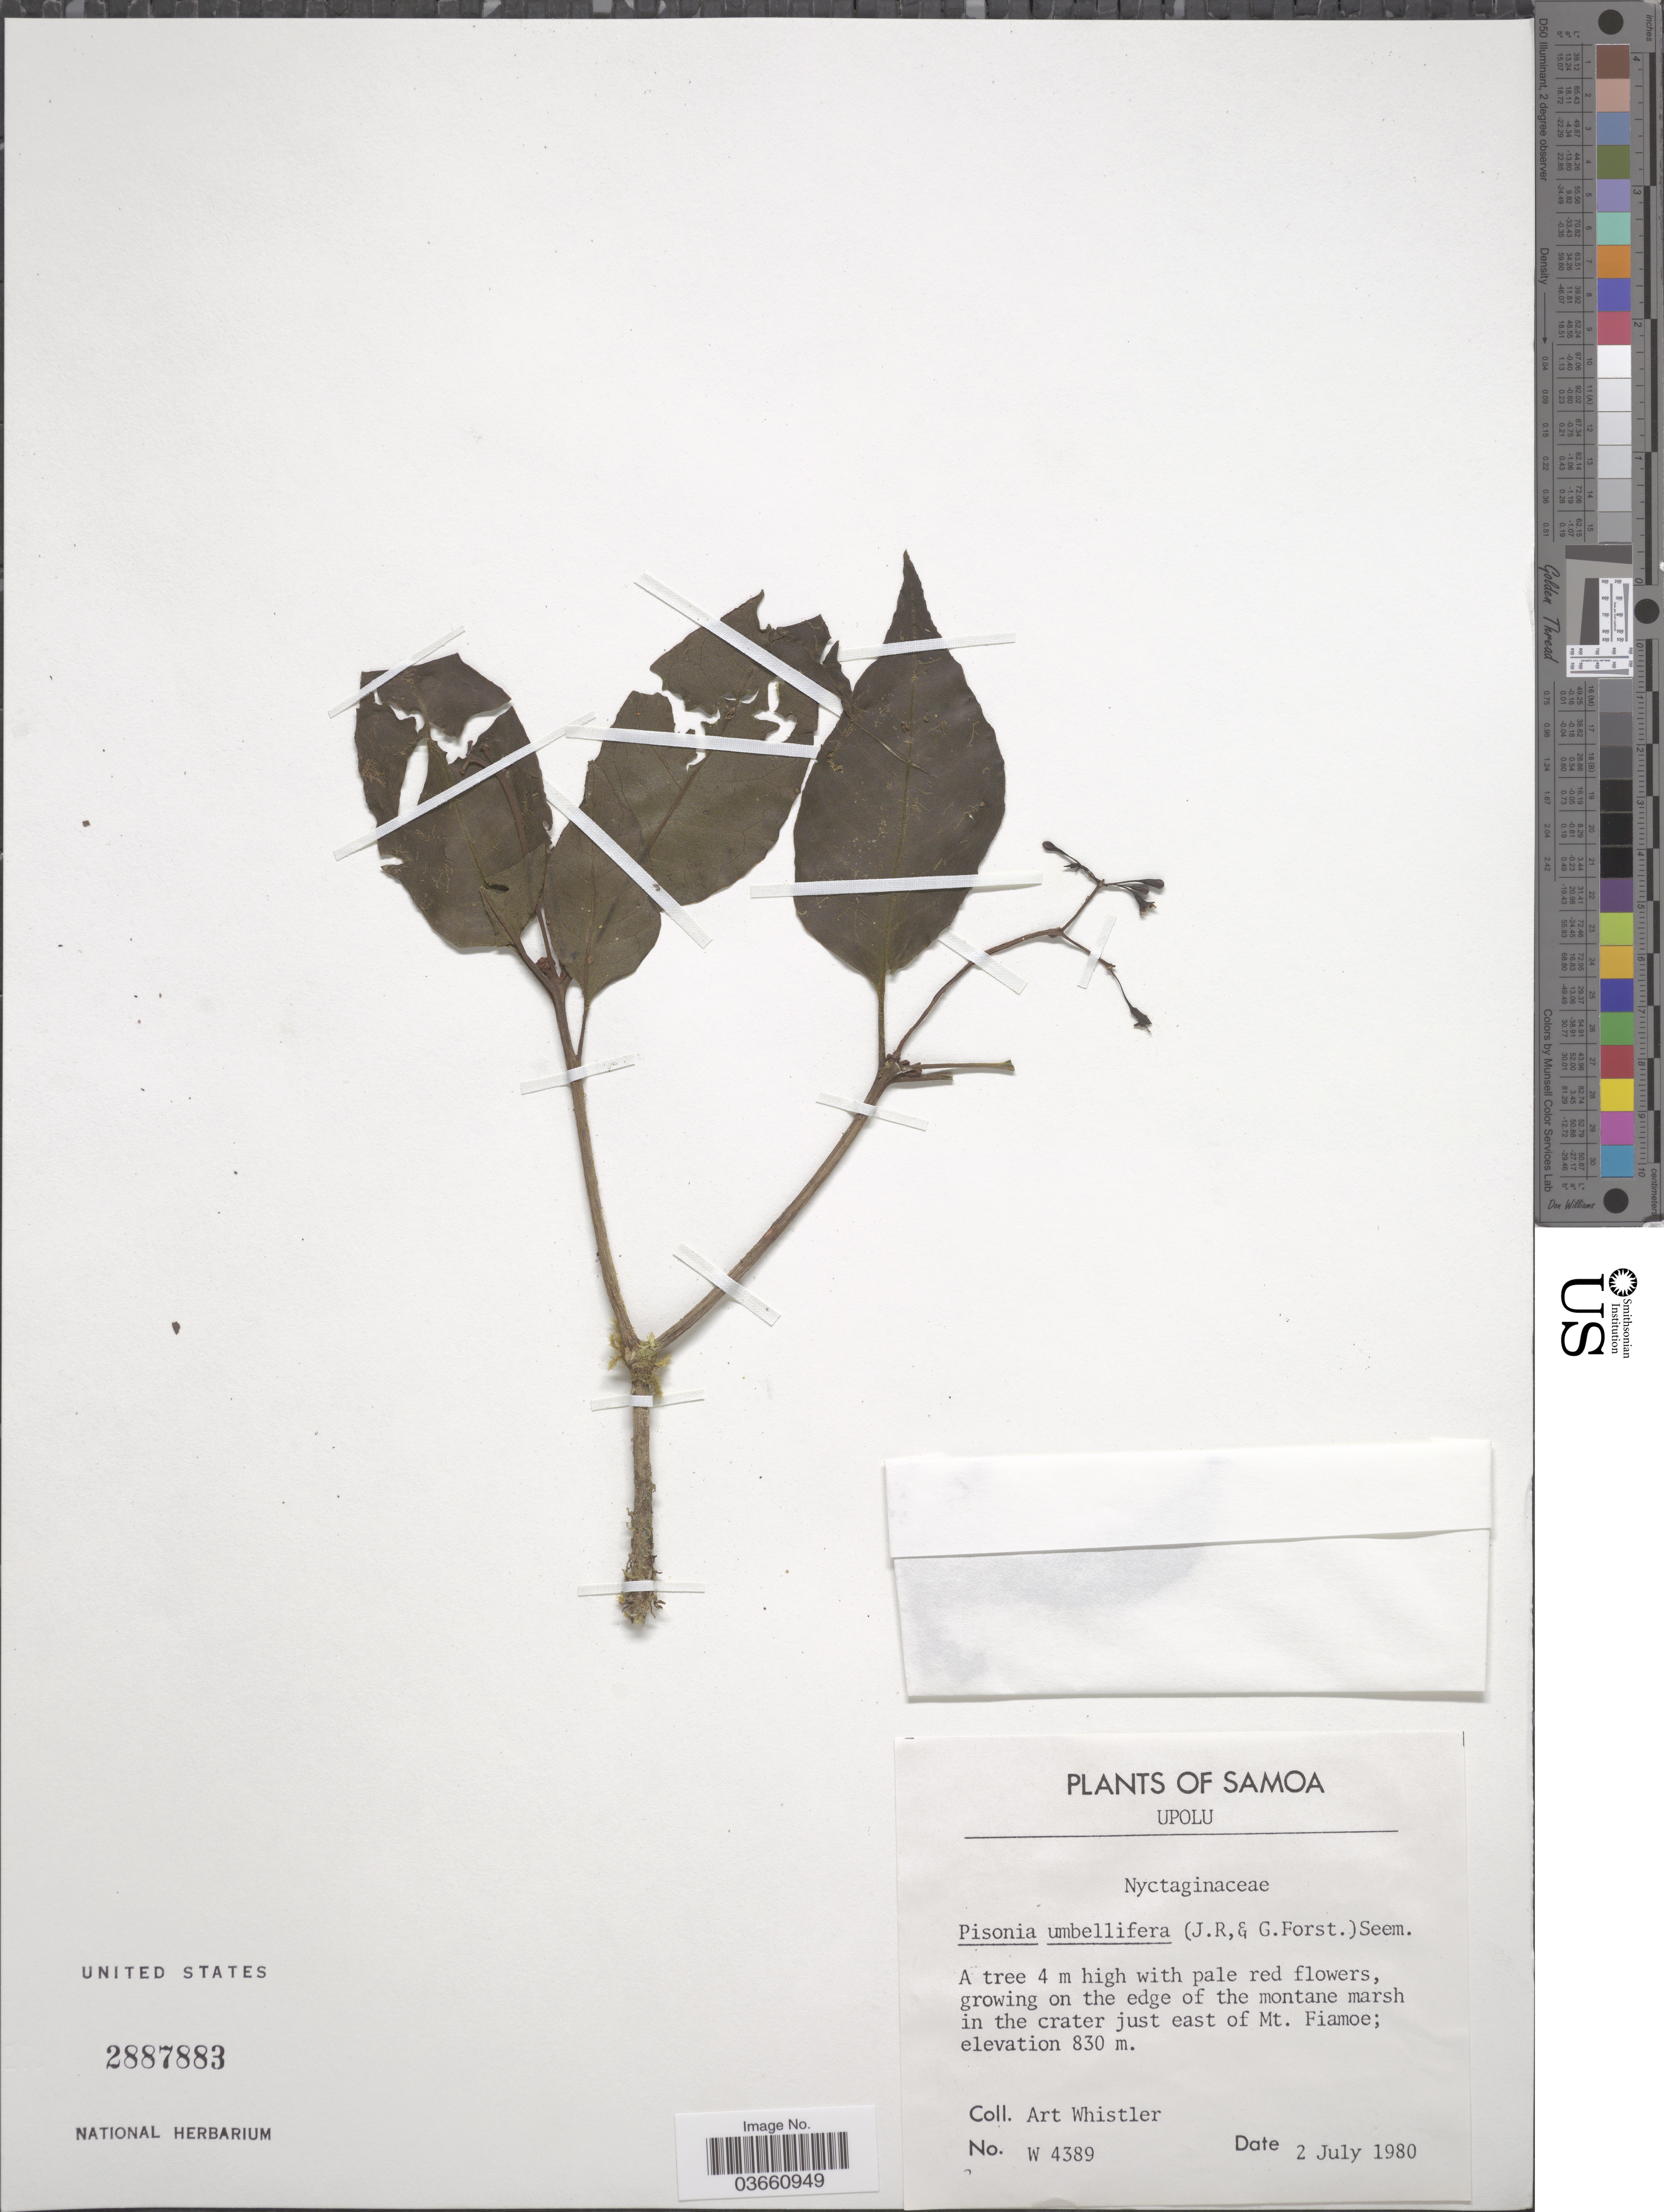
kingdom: Plantae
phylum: Tracheophyta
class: Magnoliopsida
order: Caryophyllales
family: Nyctaginaceae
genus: Ceodes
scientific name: Ceodes umbellifera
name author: J.R. Forst. & G. Forst.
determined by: Wagner, W. L., (BOT), Smithsonian Institution - National Museum of Natural History (UNITED STATES)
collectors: A. Whistler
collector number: W 4389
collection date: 1980-07-02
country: Samoa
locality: Samoa. Upolu. In the crater just east of Mt. Fiamoe.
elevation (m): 830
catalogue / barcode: US 2887883